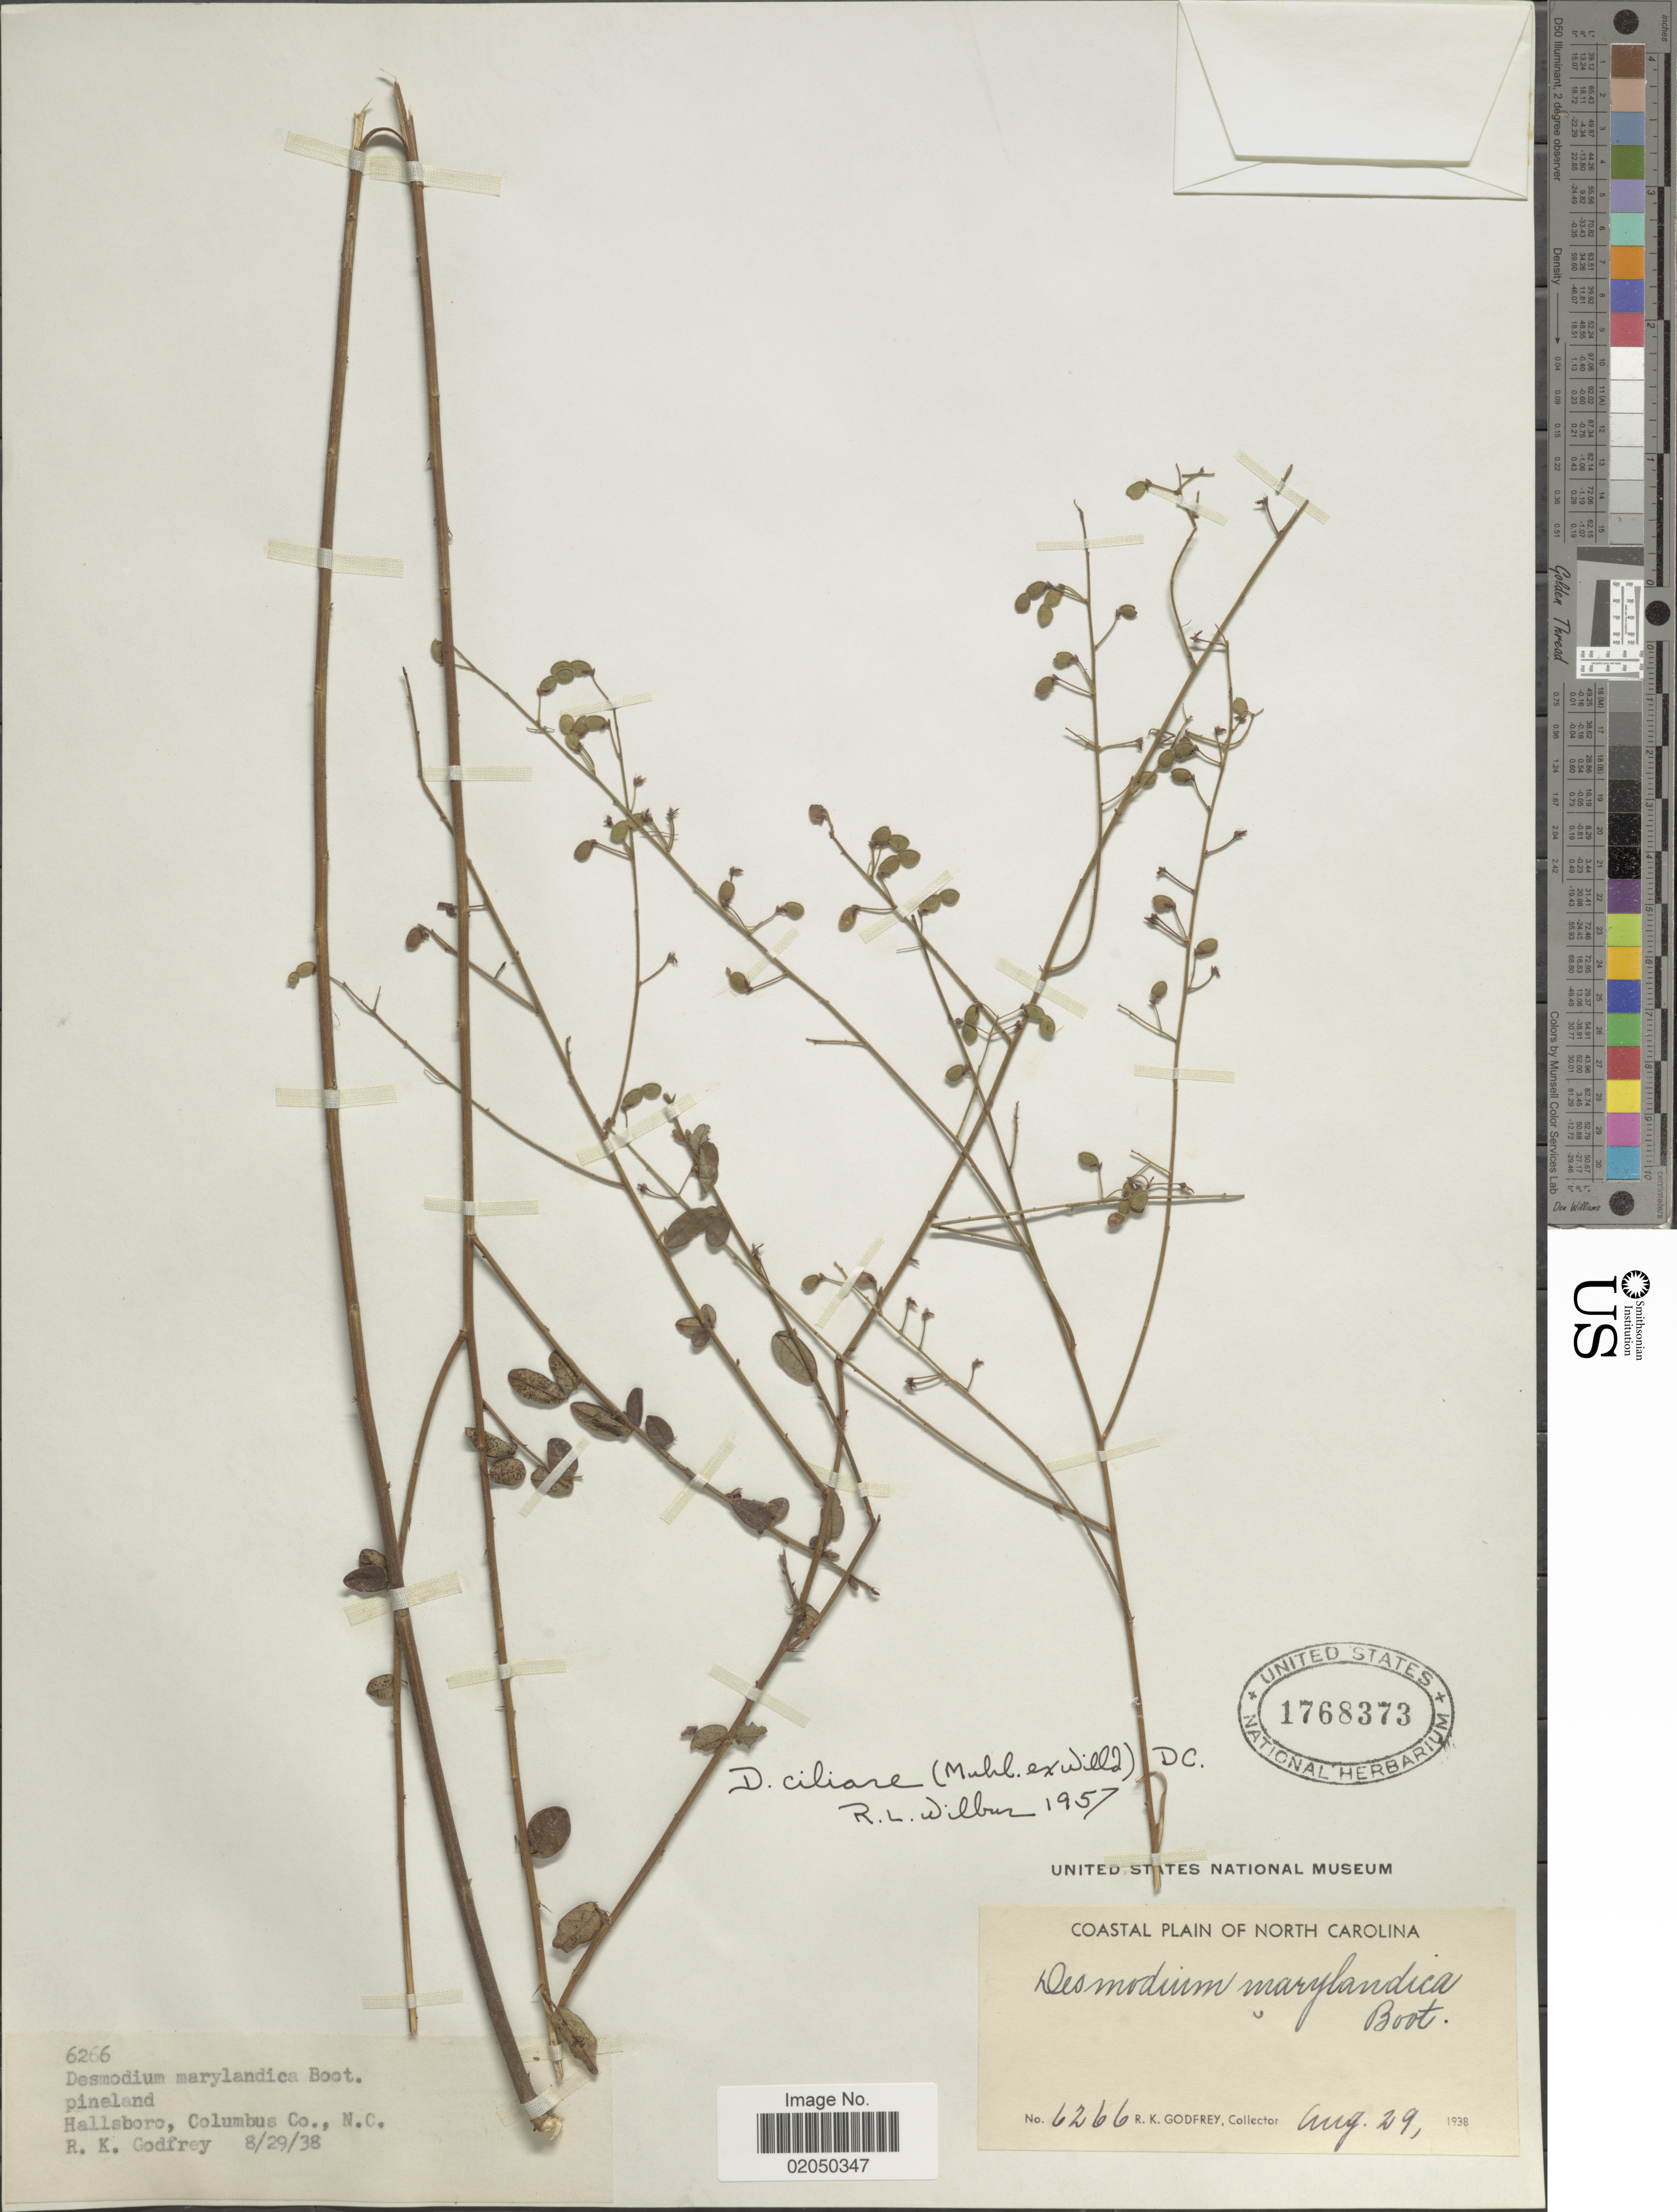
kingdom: Plantae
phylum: Tracheophyta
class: Magnoliopsida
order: Fabales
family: Fabaceae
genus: Desmodium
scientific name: Desmodium ciliare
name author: (Muhl. ex Willd.) DC.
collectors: R. K. Godfrey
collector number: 6266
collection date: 1938-08-29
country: United States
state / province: North Carolina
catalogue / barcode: US 1768373